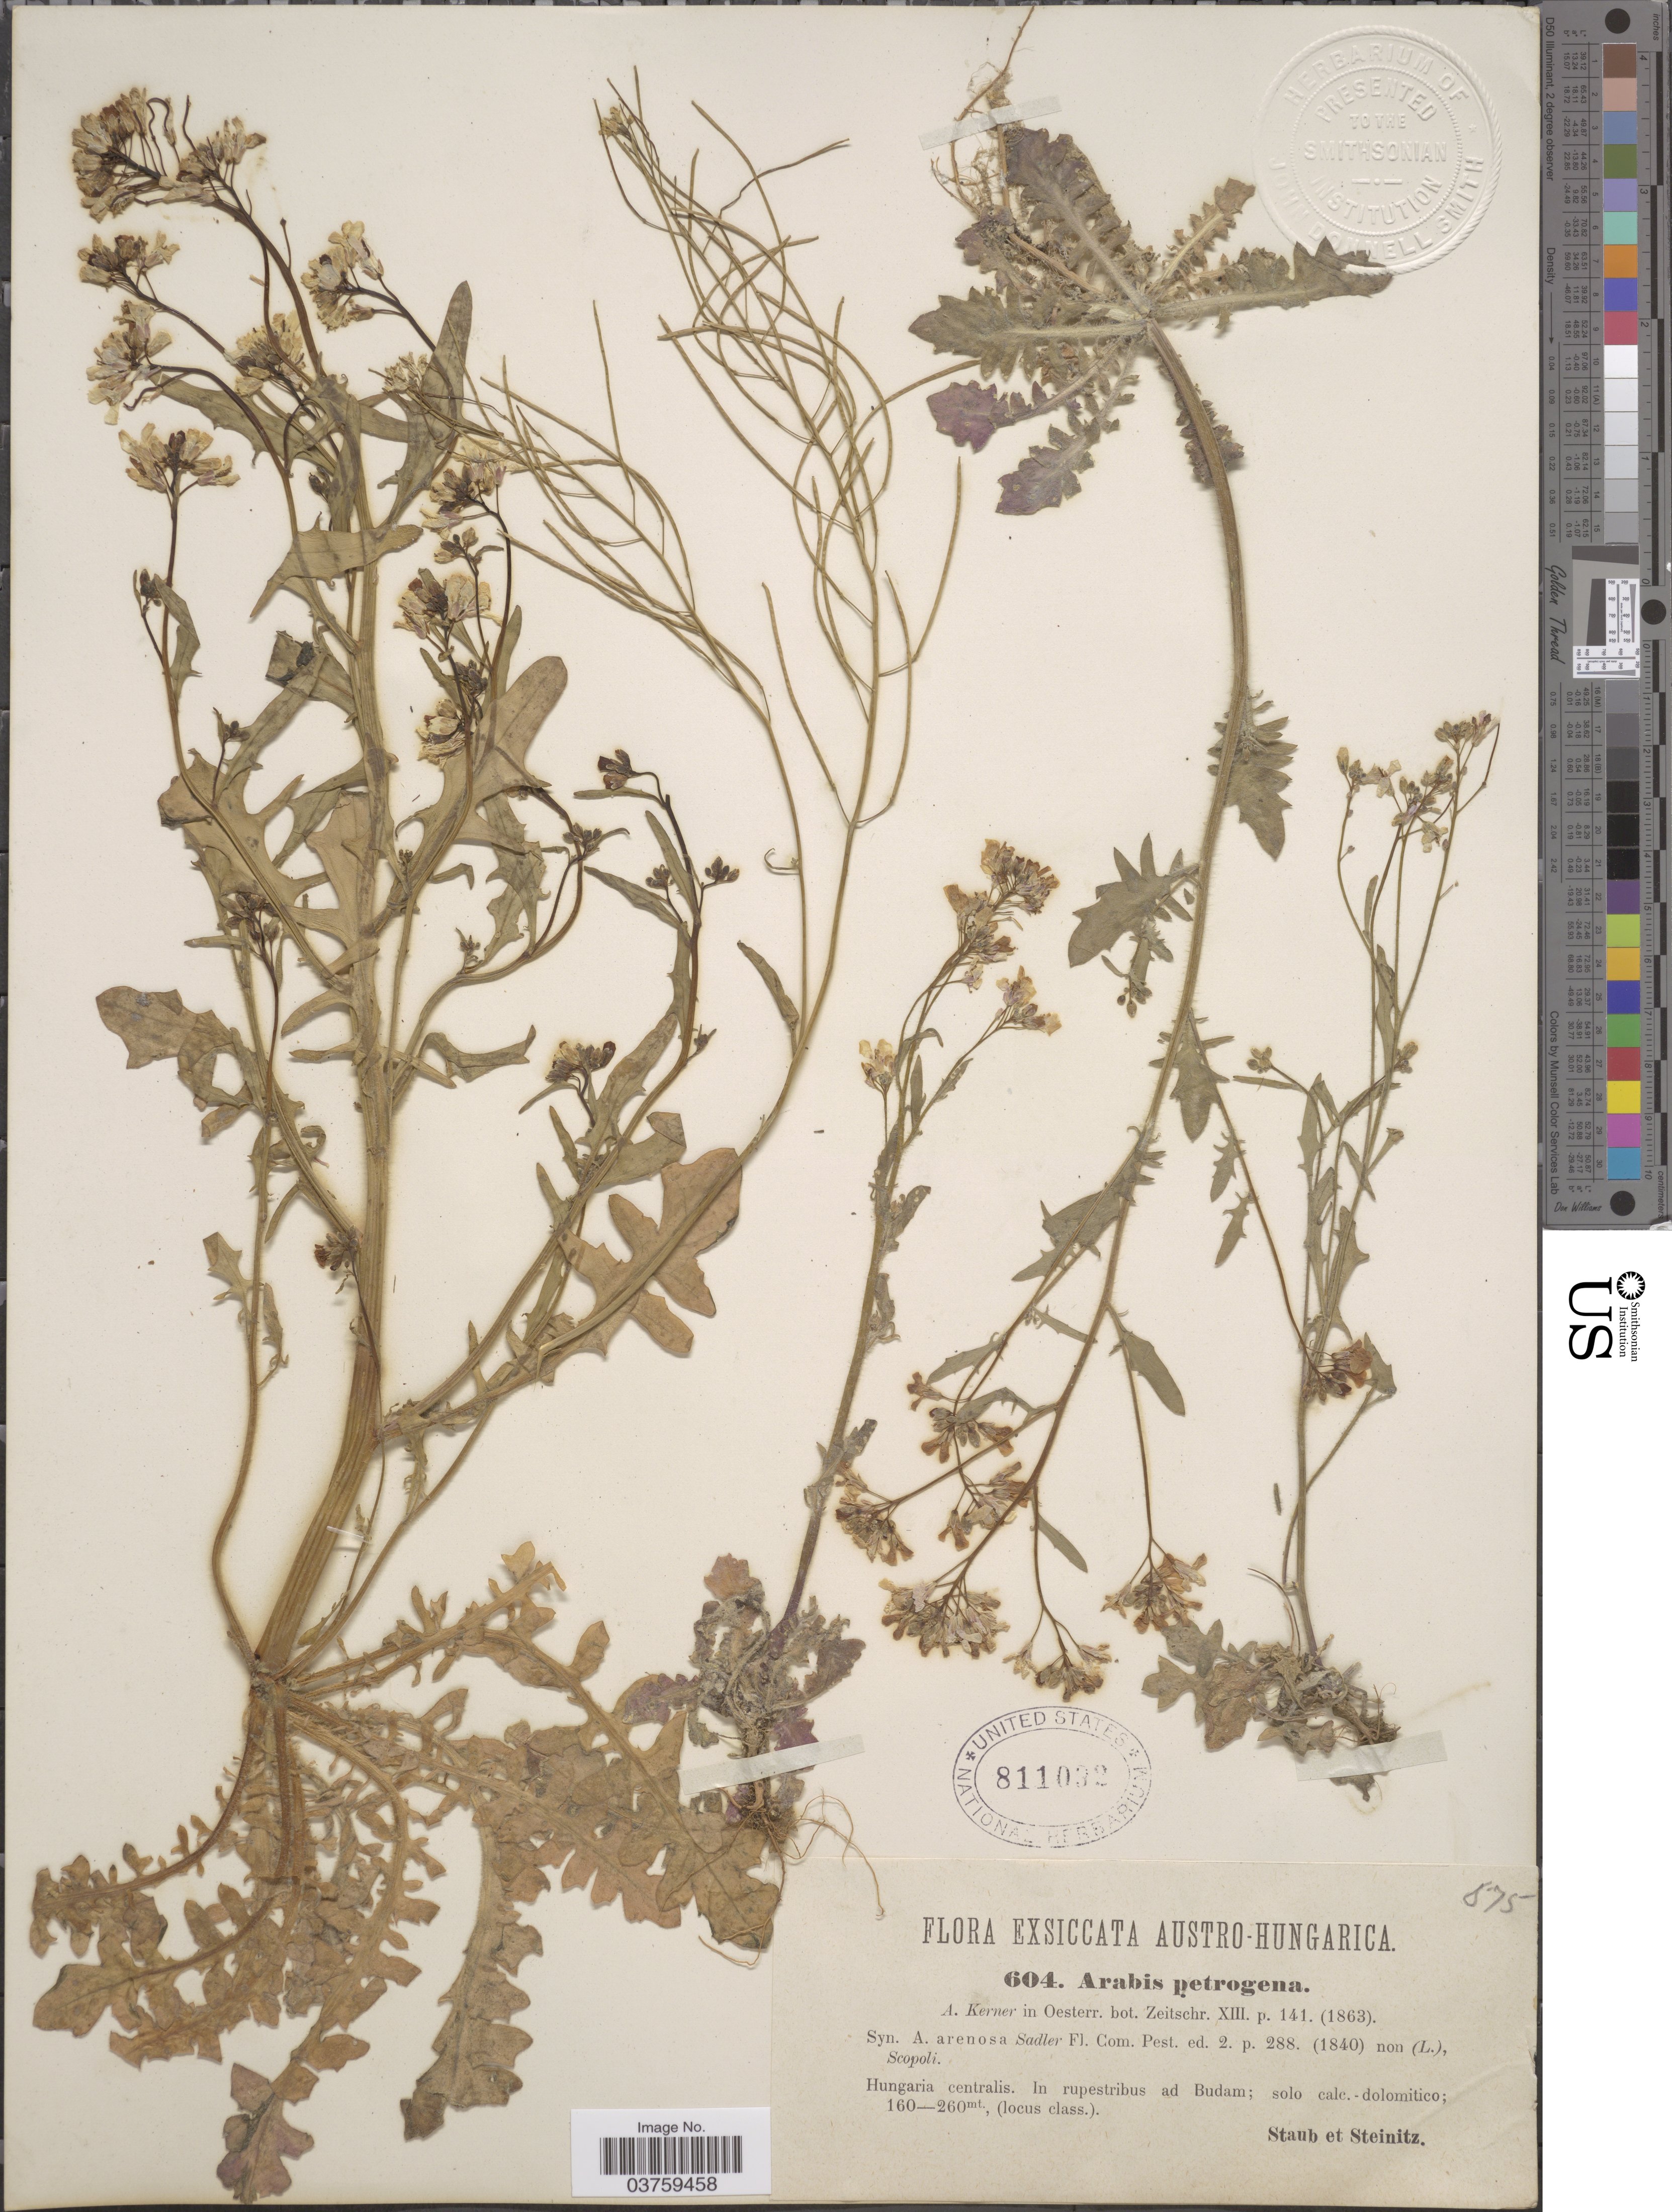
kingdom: Plantae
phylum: Tracheophyta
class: Magnoliopsida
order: Brassicales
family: Brassicaceae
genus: Arabis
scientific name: Arabis petrogena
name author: A. Kern.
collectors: Staub & -. Steinitz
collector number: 604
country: Hungary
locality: Austro-Hungarica. Hungaria centralis. In rupestribus ad Budam.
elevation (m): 160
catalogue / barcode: US 811032